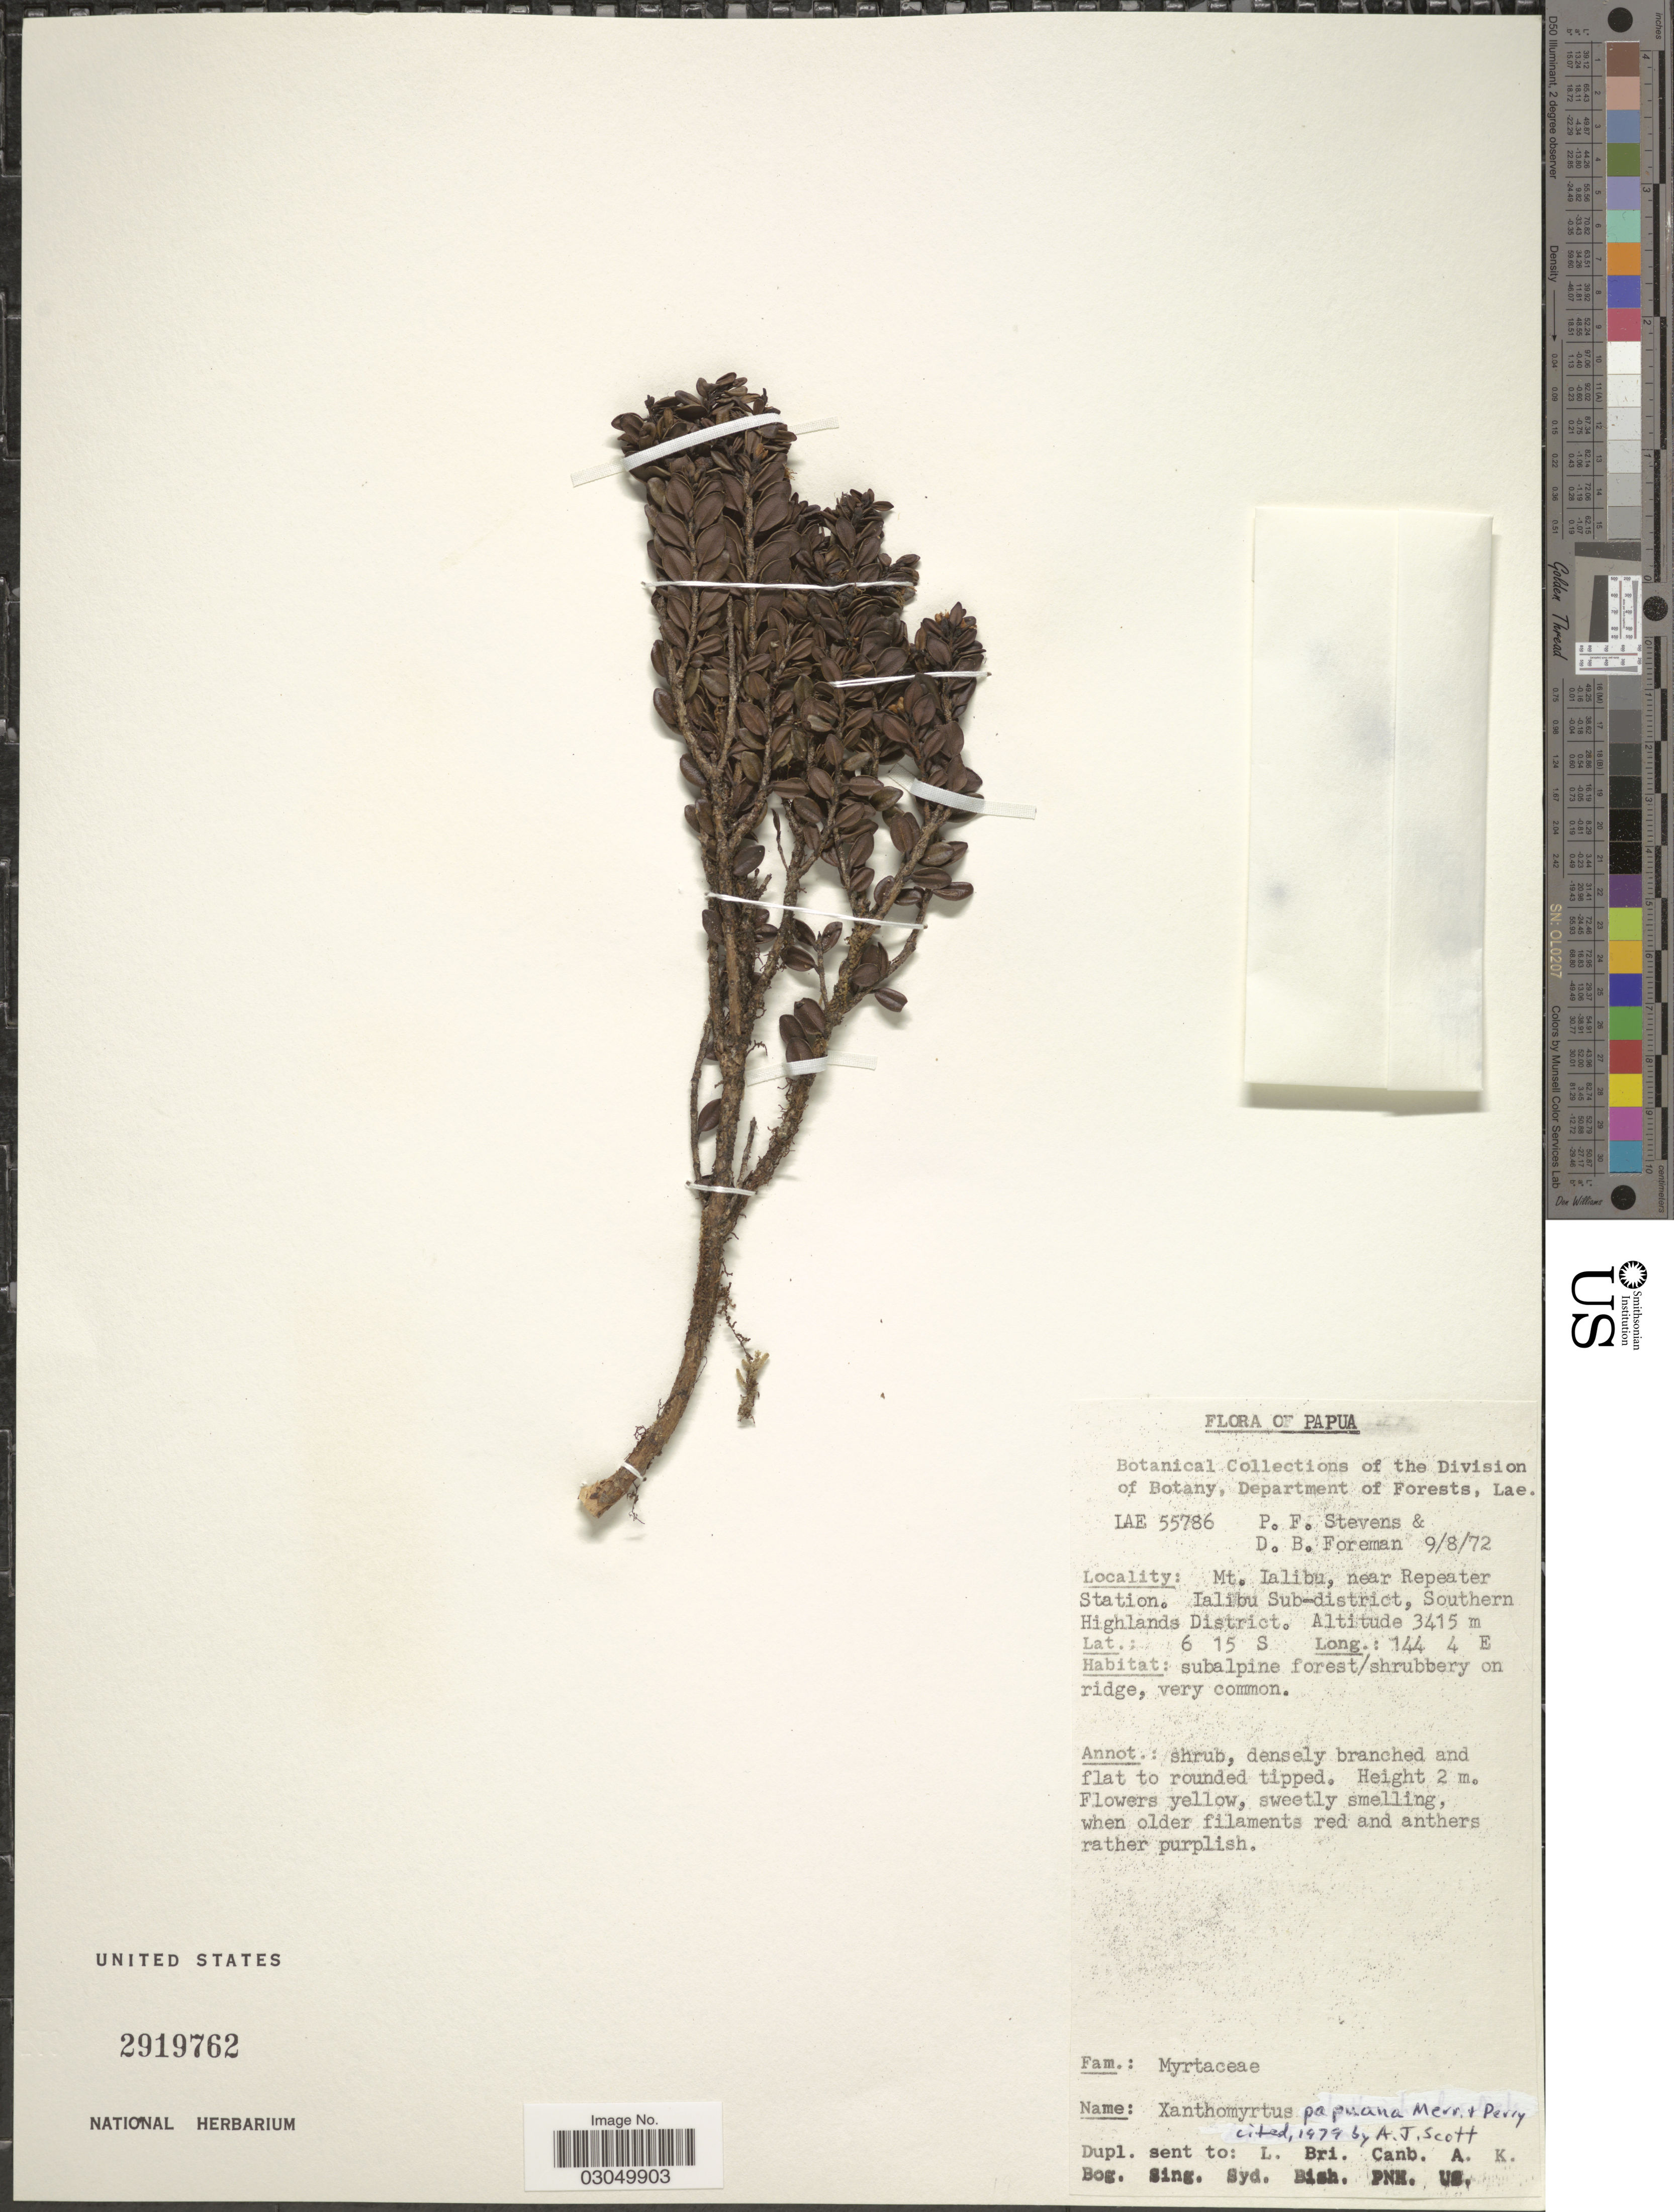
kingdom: Plantae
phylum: Tracheophyta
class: Magnoliopsida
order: Myrtales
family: Myrtaceae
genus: Xanthomyrtus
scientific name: Xanthomyrtus papuana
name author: Merr. & L.M. Perry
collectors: P. F. Stevens & D. Foreman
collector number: LAE 55786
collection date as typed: Transcribed d/m/y: 9/8/72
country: Papua New Guinea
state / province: Southern Highlands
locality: Mt. Ialibu, near Repeater Station. Ialibu Sub-district, Southern Highlands District.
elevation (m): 3415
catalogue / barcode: US 2919762